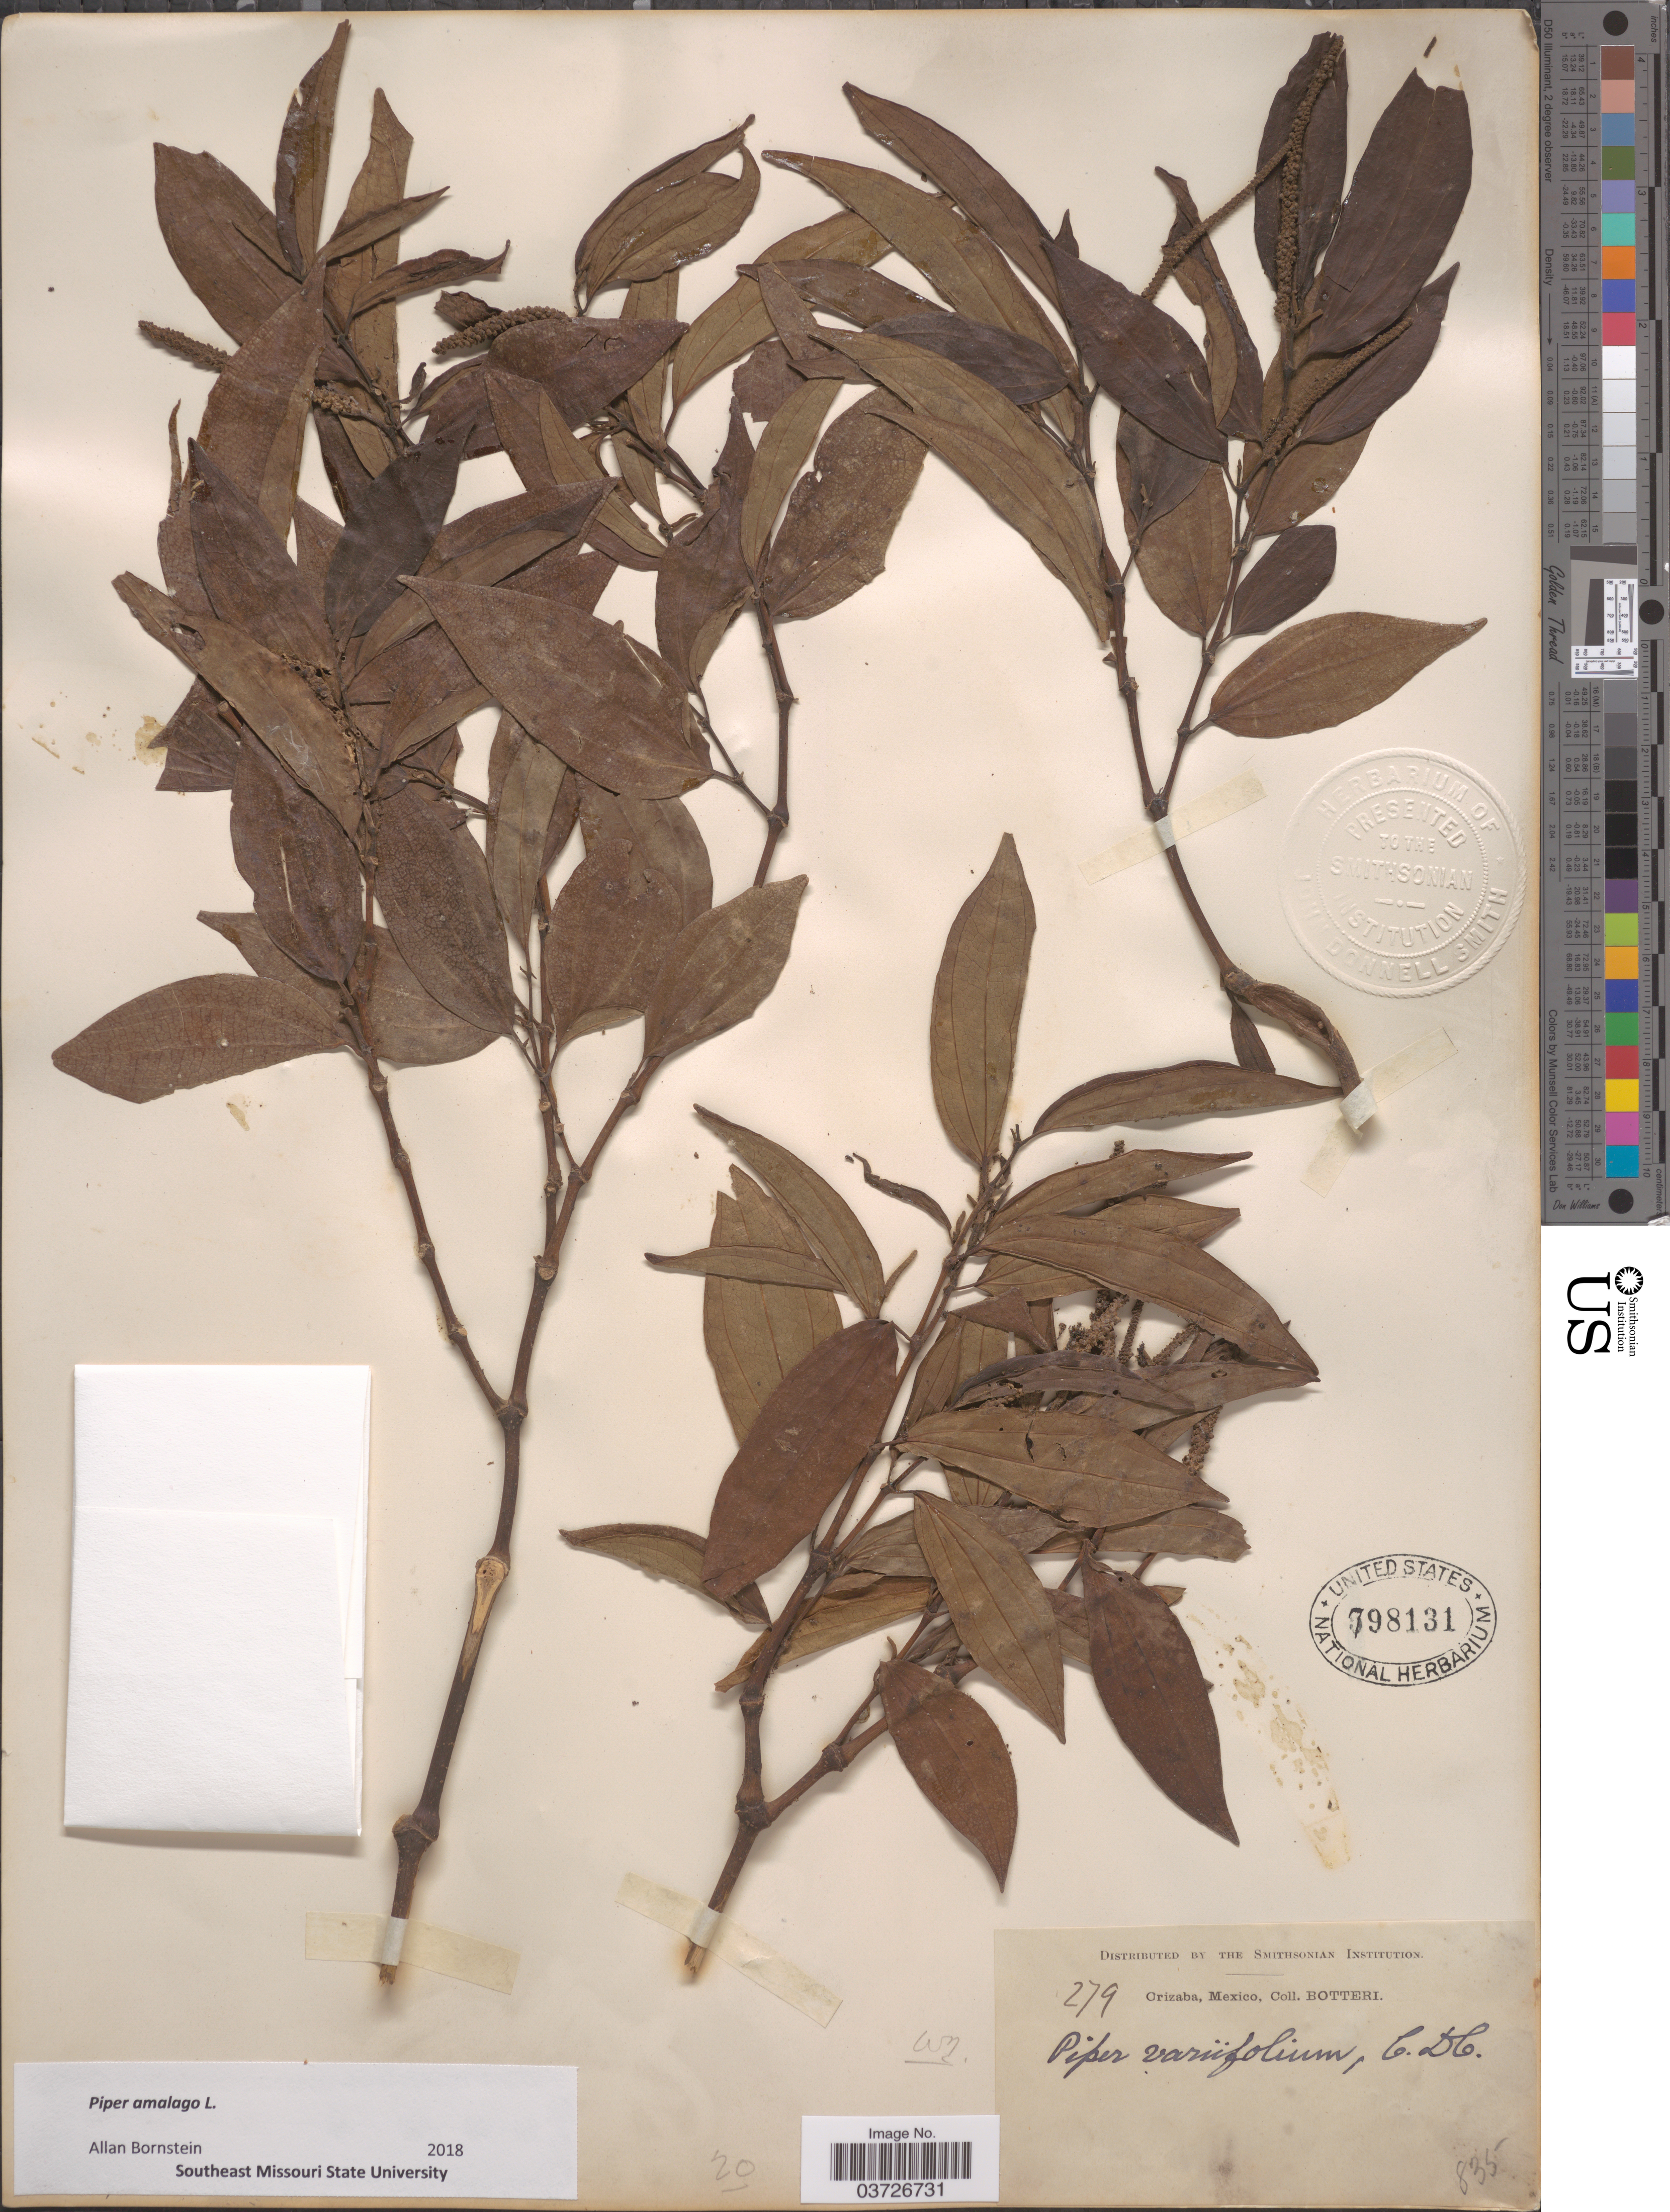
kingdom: Plantae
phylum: Tracheophyta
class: Magnoliopsida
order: Piperales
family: Piperaceae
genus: Piper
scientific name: Piper amalago var. medium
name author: (Jacq.) Yunck.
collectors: -. Botteri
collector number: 279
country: Mexico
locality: Orizaba.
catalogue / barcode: US 798131